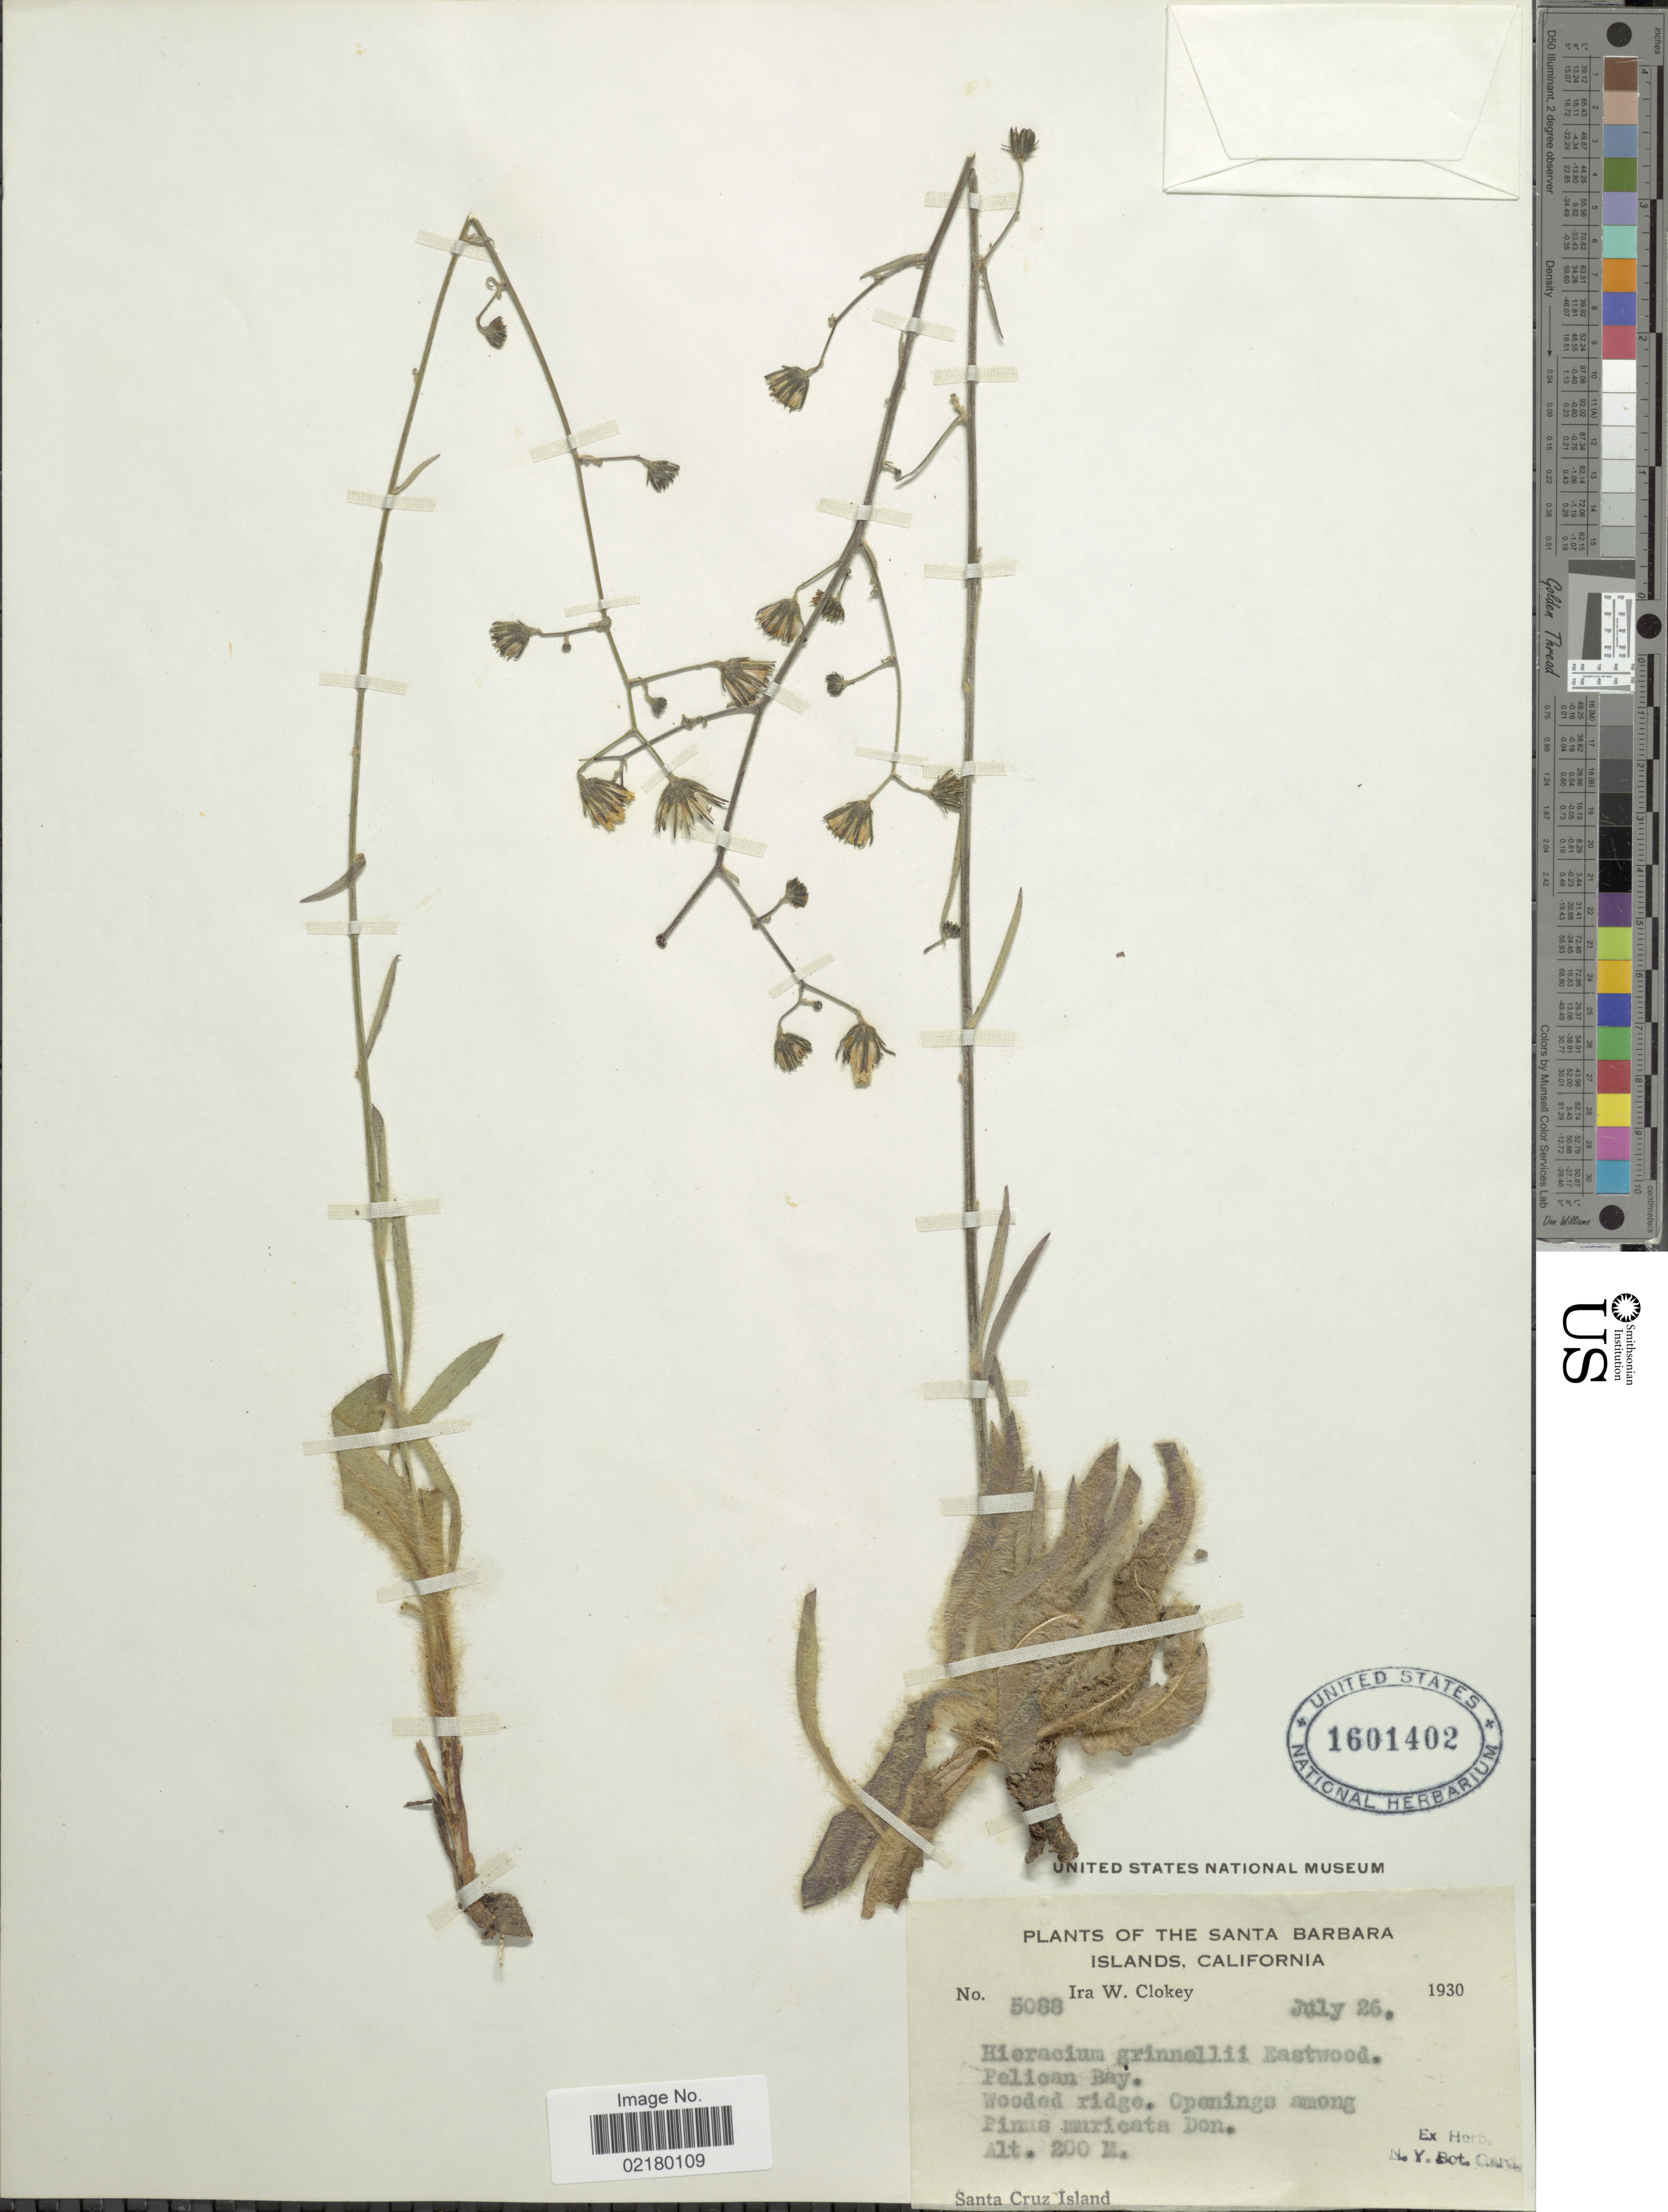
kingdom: Plantae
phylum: Tracheophyta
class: Magnoliopsida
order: Asterales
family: Asteraceae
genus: Hieracium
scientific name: Hieracium grinnellii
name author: Eastw.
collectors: I. W. Clokey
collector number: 5088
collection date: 1930-07-26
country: United States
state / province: California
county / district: Santa Barbara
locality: The Santa Barbara Island, Pelican Bay. wooded ridge. Opening among Pinus muricata Don, Santa Cruz Island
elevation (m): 200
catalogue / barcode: US 1601402